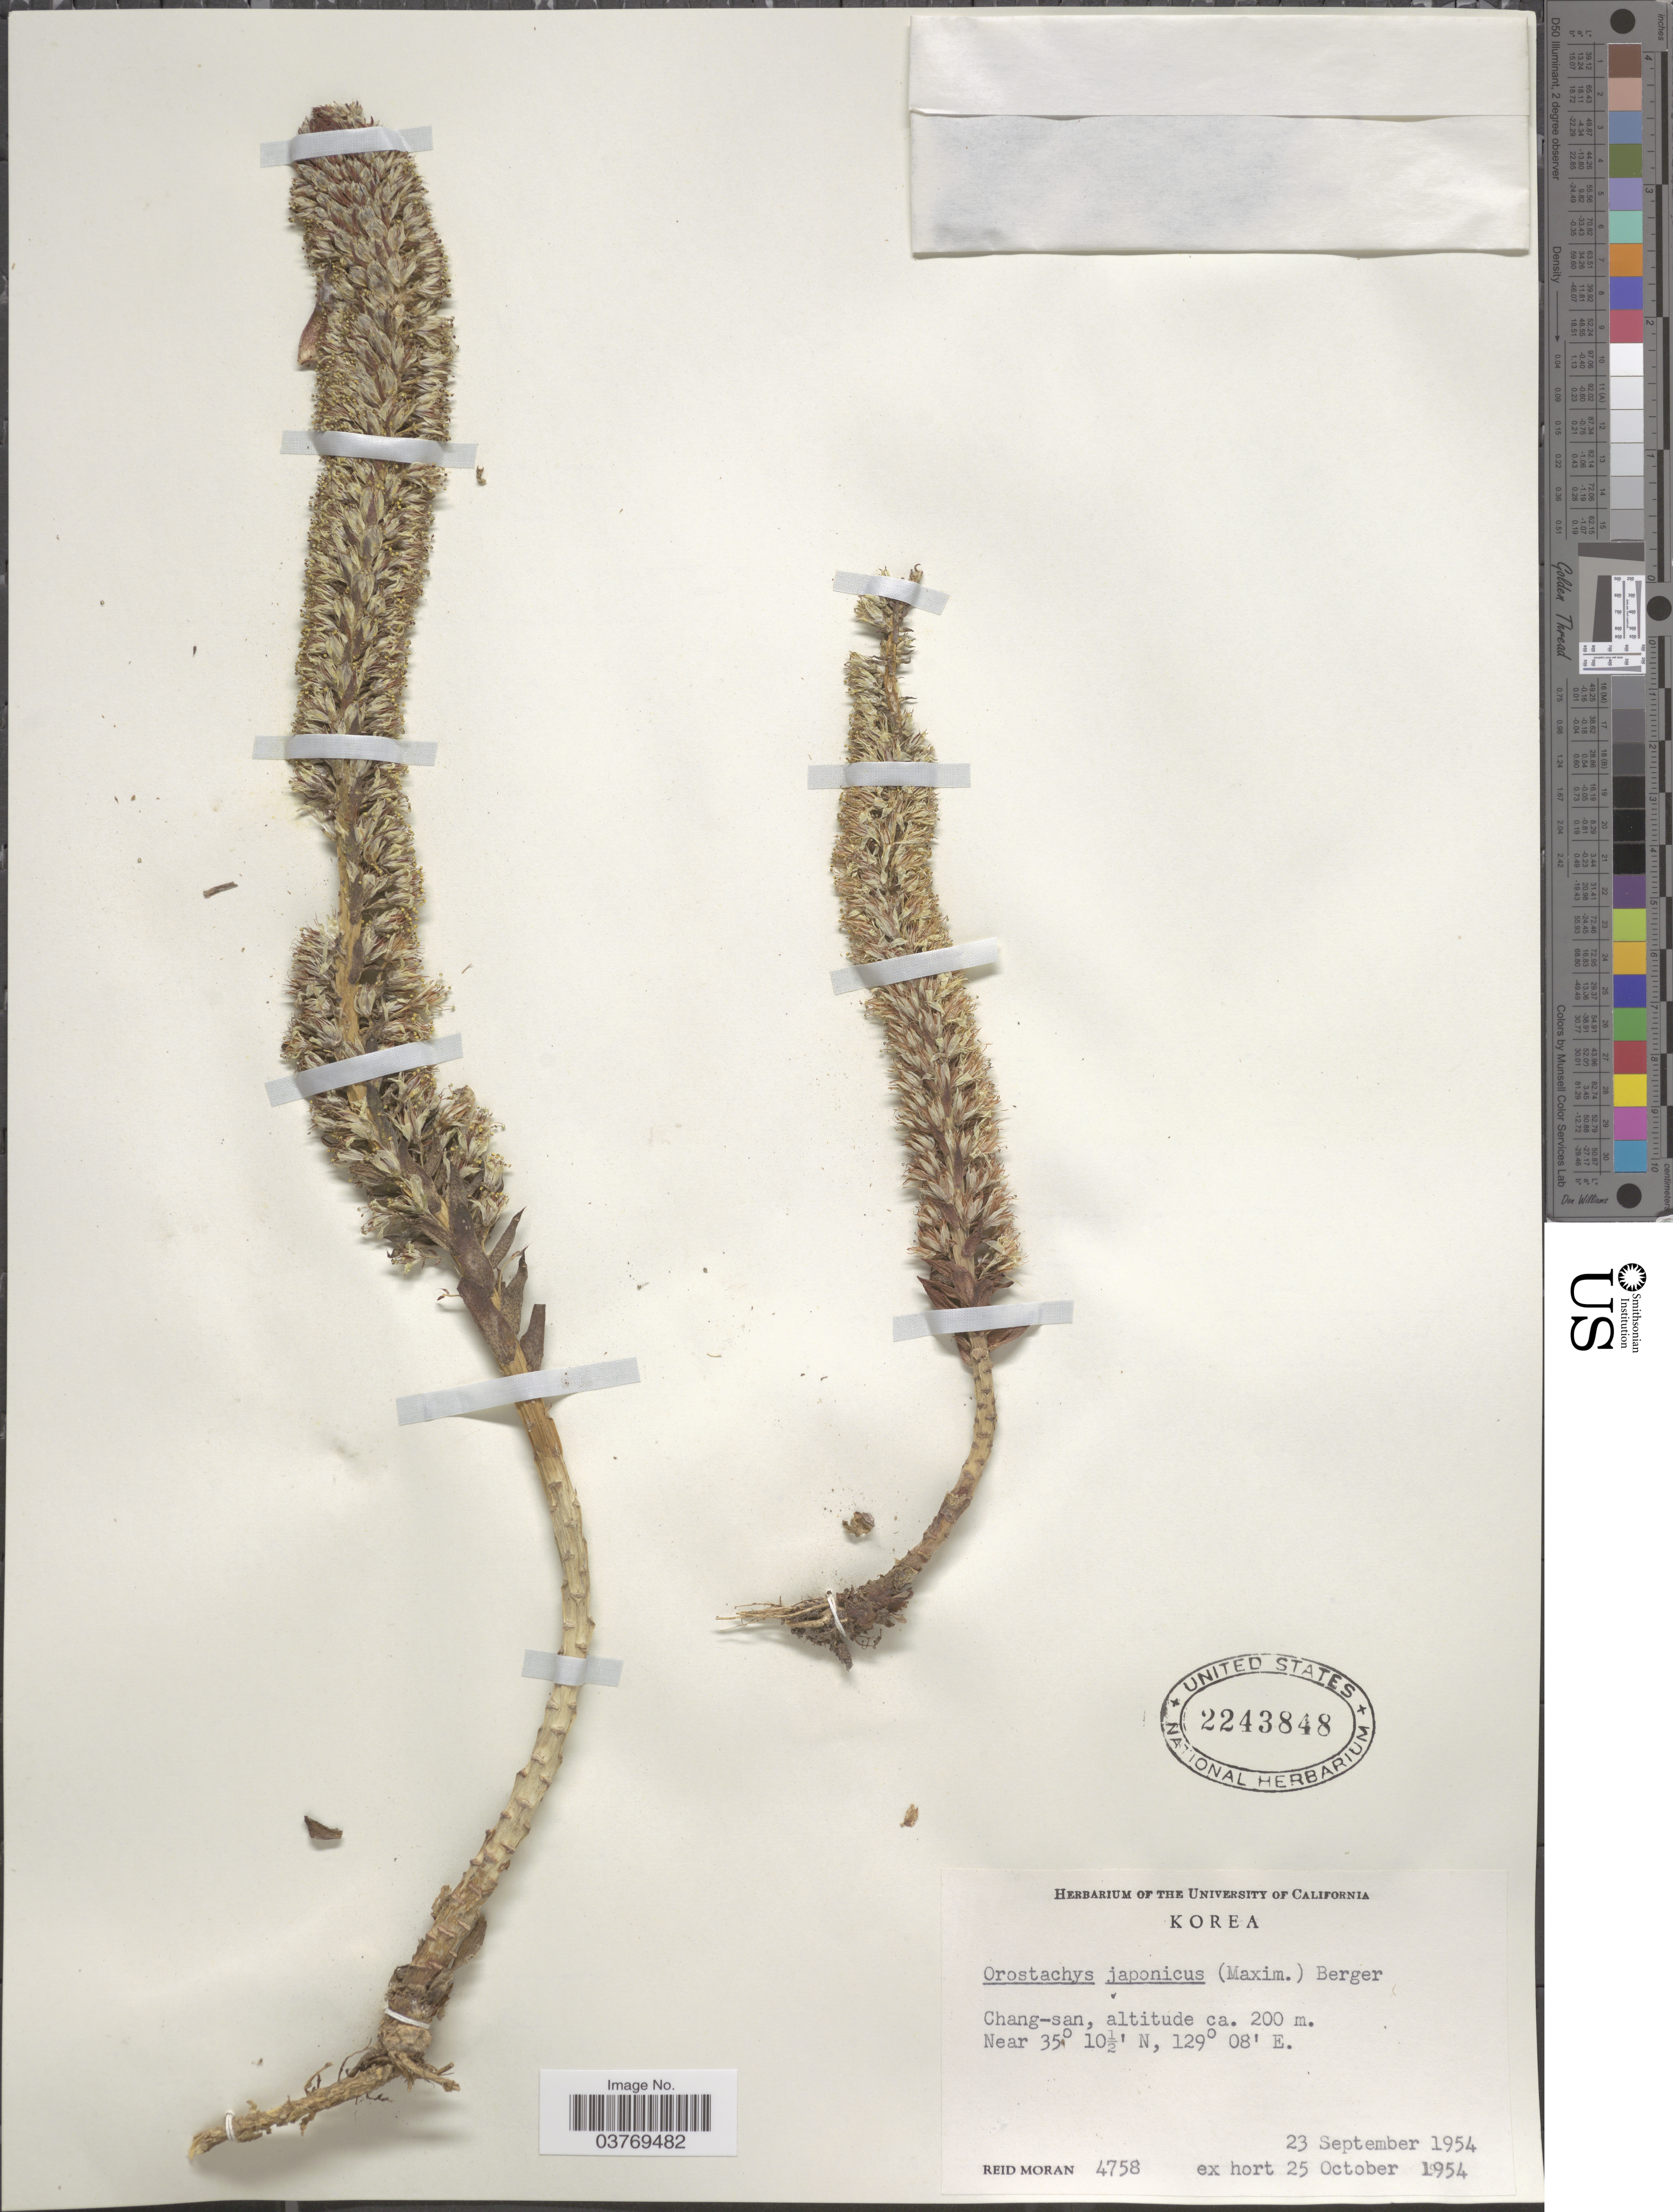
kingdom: Plantae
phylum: Tracheophyta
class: Magnoliopsida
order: Saxifragales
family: Crassulaceae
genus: Orostachys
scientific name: Orostachys japonica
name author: (Maxim.) A. Berger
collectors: R. Moran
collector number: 4758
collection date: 1954-09-23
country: South Korea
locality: Korea. Chang-san.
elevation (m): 200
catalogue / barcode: US 2243848